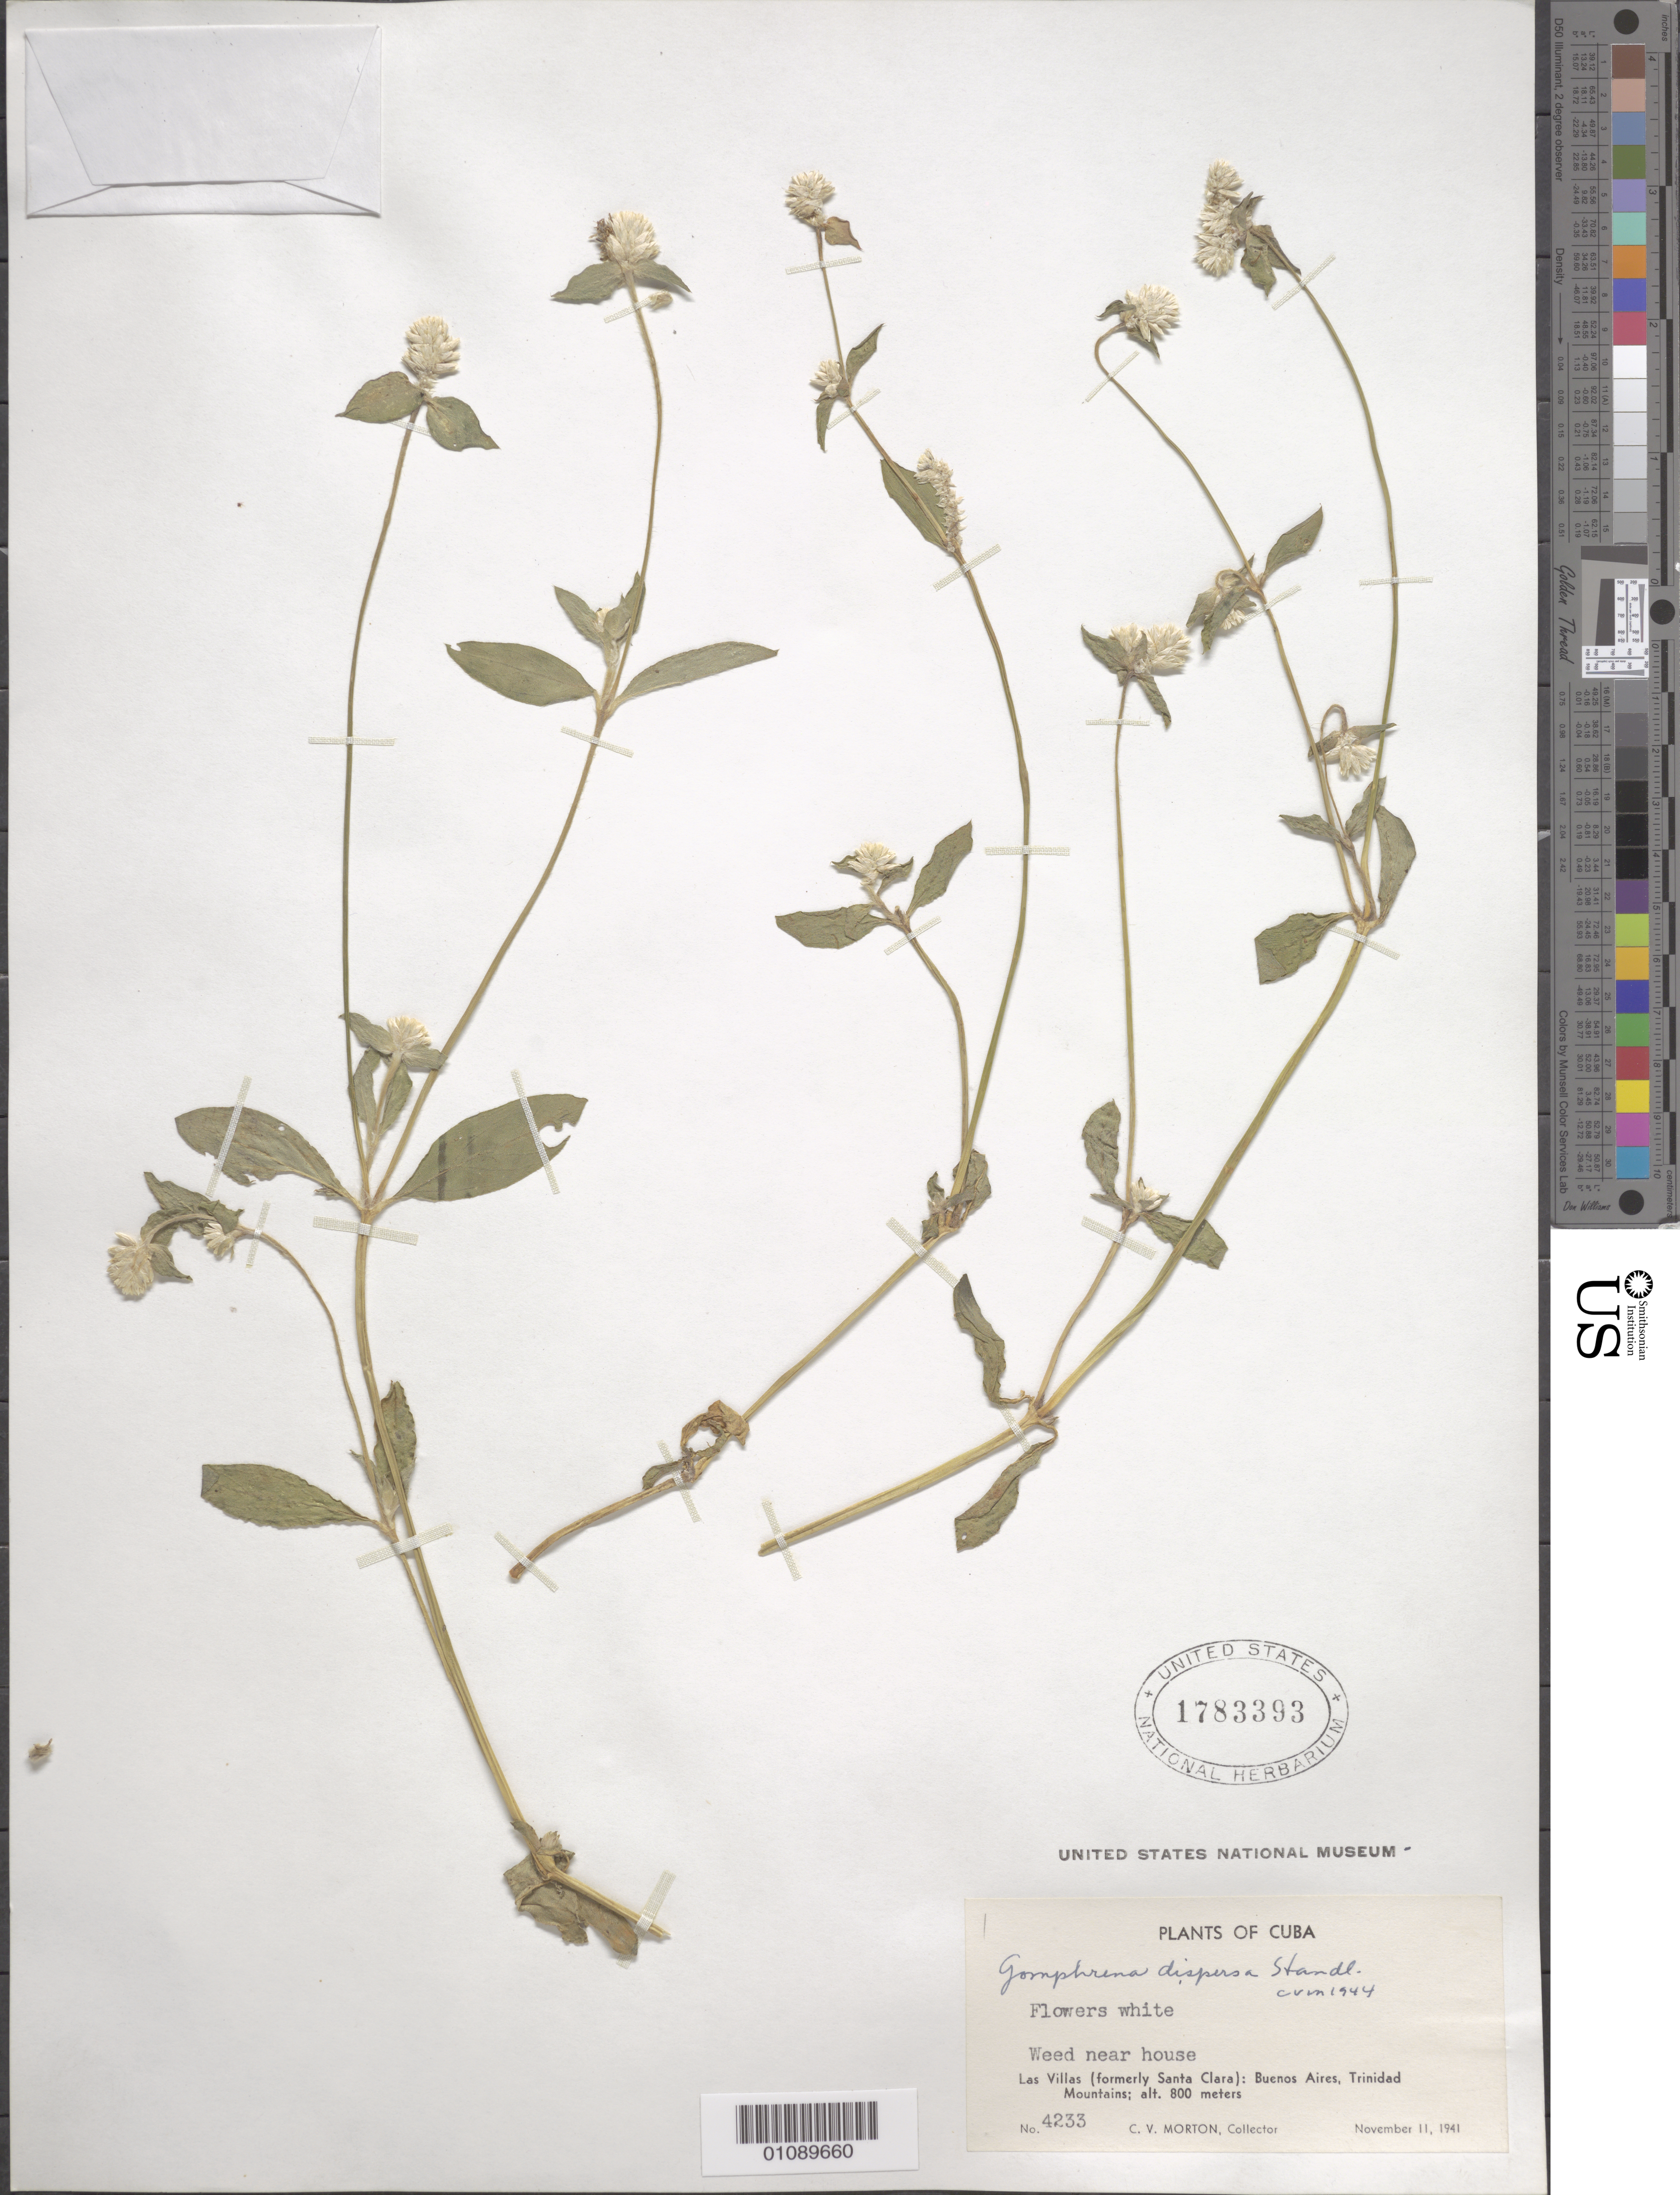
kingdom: Plantae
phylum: Tracheophyta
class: Magnoliopsida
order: Caryophyllales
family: Amaranthaceae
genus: Gomphrena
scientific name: Gomphrena decumbens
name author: Jacq.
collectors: C. V. Morton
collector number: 4233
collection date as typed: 11 Nov 1941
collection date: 1941-11-11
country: Cuba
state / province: Las Villas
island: Cuba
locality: Las Villas: Buenos Aires, Trinidad Mountains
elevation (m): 800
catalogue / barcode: US 1783393